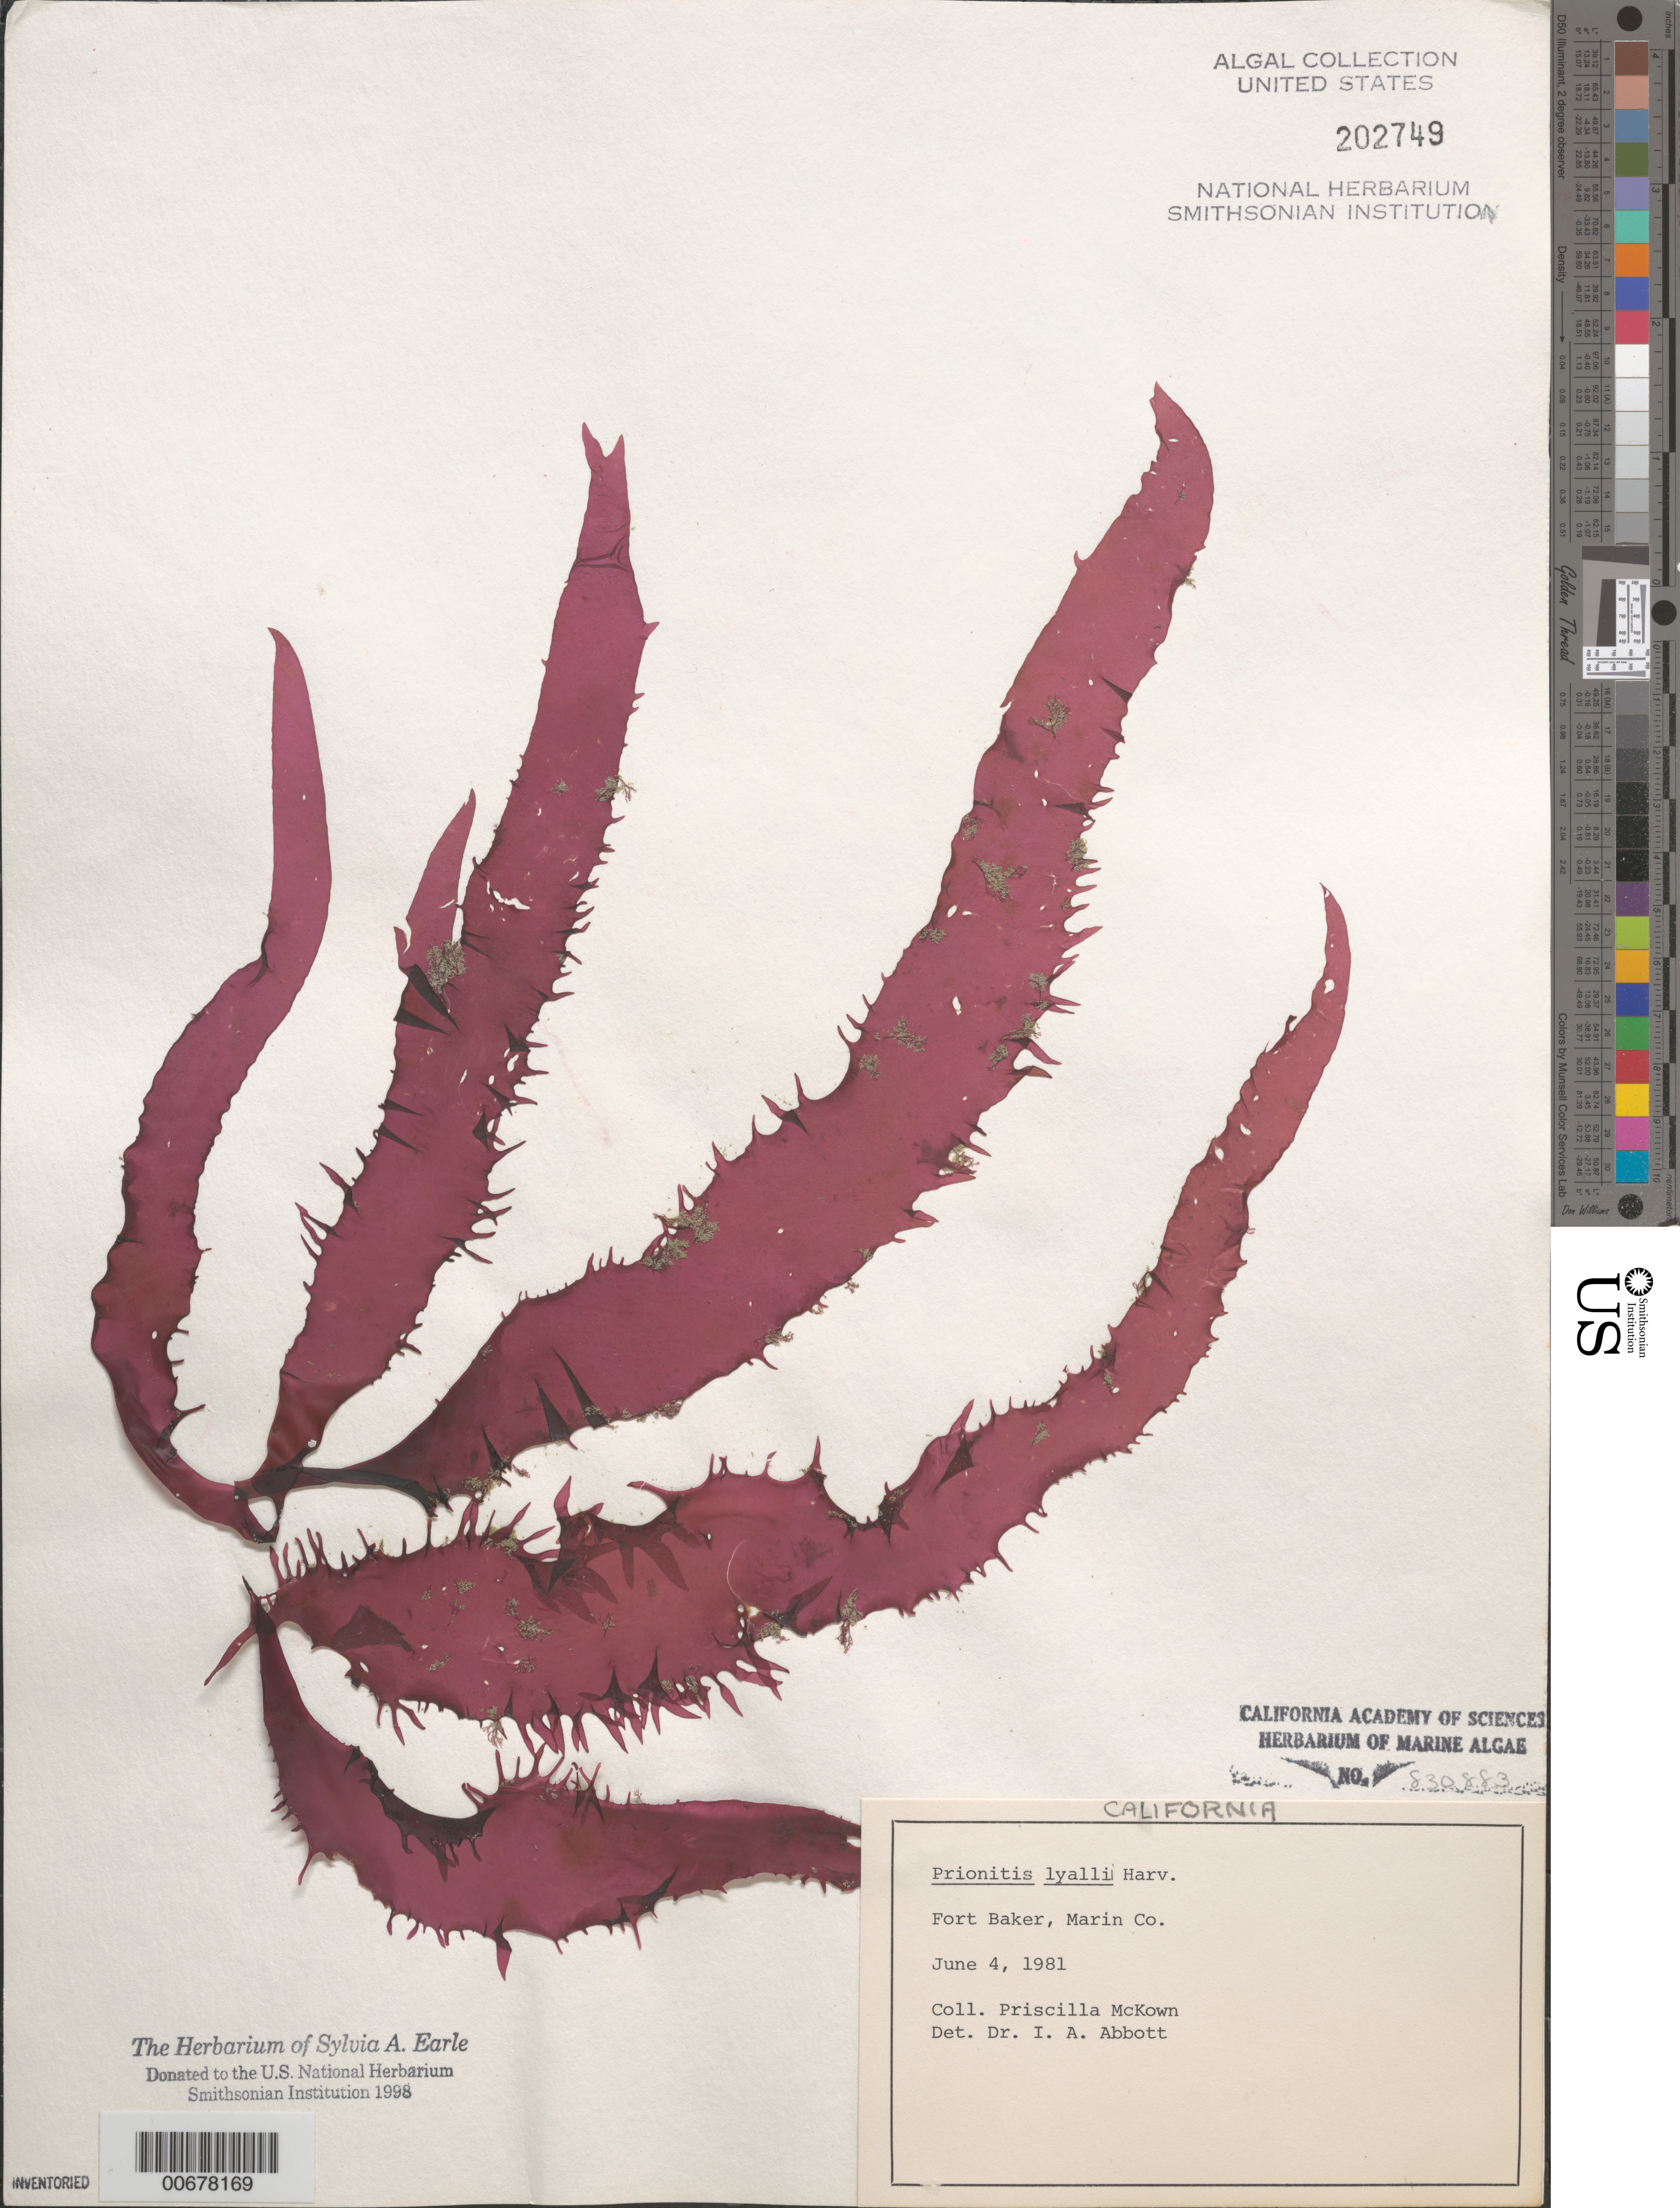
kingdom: Plantae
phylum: Rhodophyta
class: Florideophyceae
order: Cryptonemiales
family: Cryptonemiaceae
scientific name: Prionitis sternbergii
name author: (C. Agardh) J. Agardh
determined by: Algae name updating Project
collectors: P. McKown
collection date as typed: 04 Jun 1981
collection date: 1981-06-04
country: United States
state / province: California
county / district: Marin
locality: Fort Baker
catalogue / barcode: US 202749